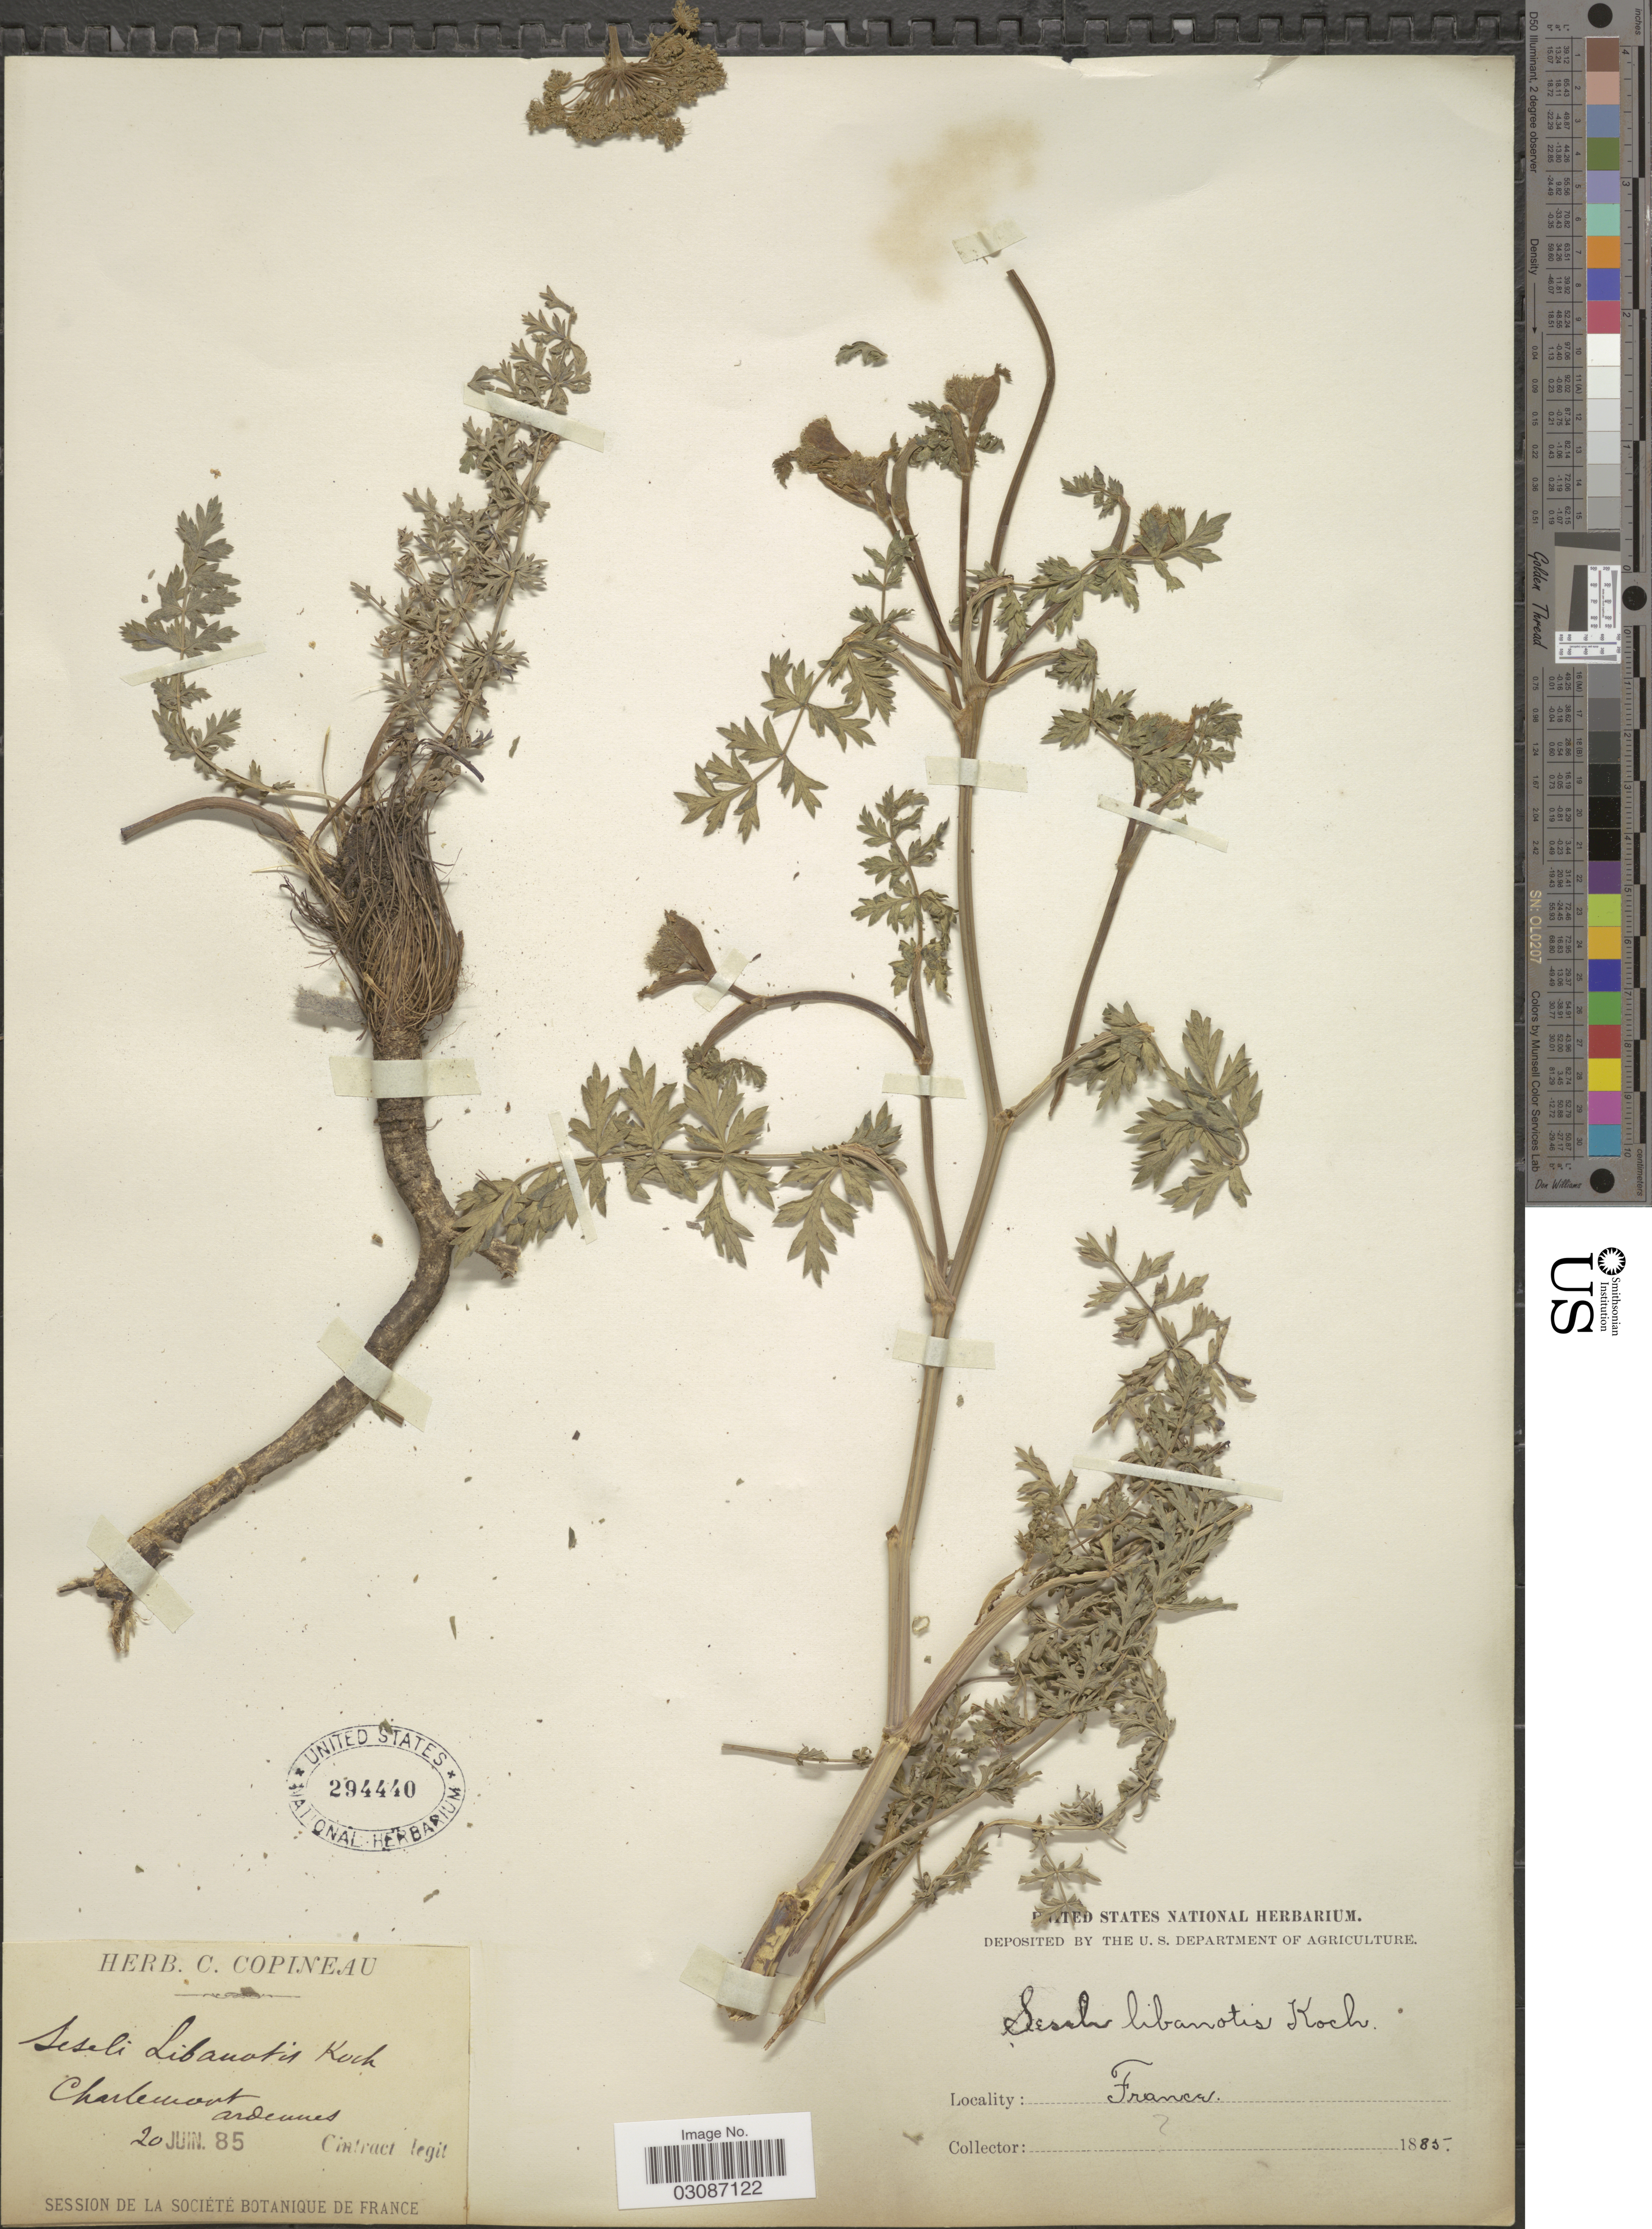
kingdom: Plantae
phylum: Tracheophyta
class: Magnoliopsida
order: Apiales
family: Apiaceae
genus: Seseli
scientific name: Seseli libanotis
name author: Koch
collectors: Cintract, --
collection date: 1885-06-20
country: France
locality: Charlemont ardennes.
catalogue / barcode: US 294440